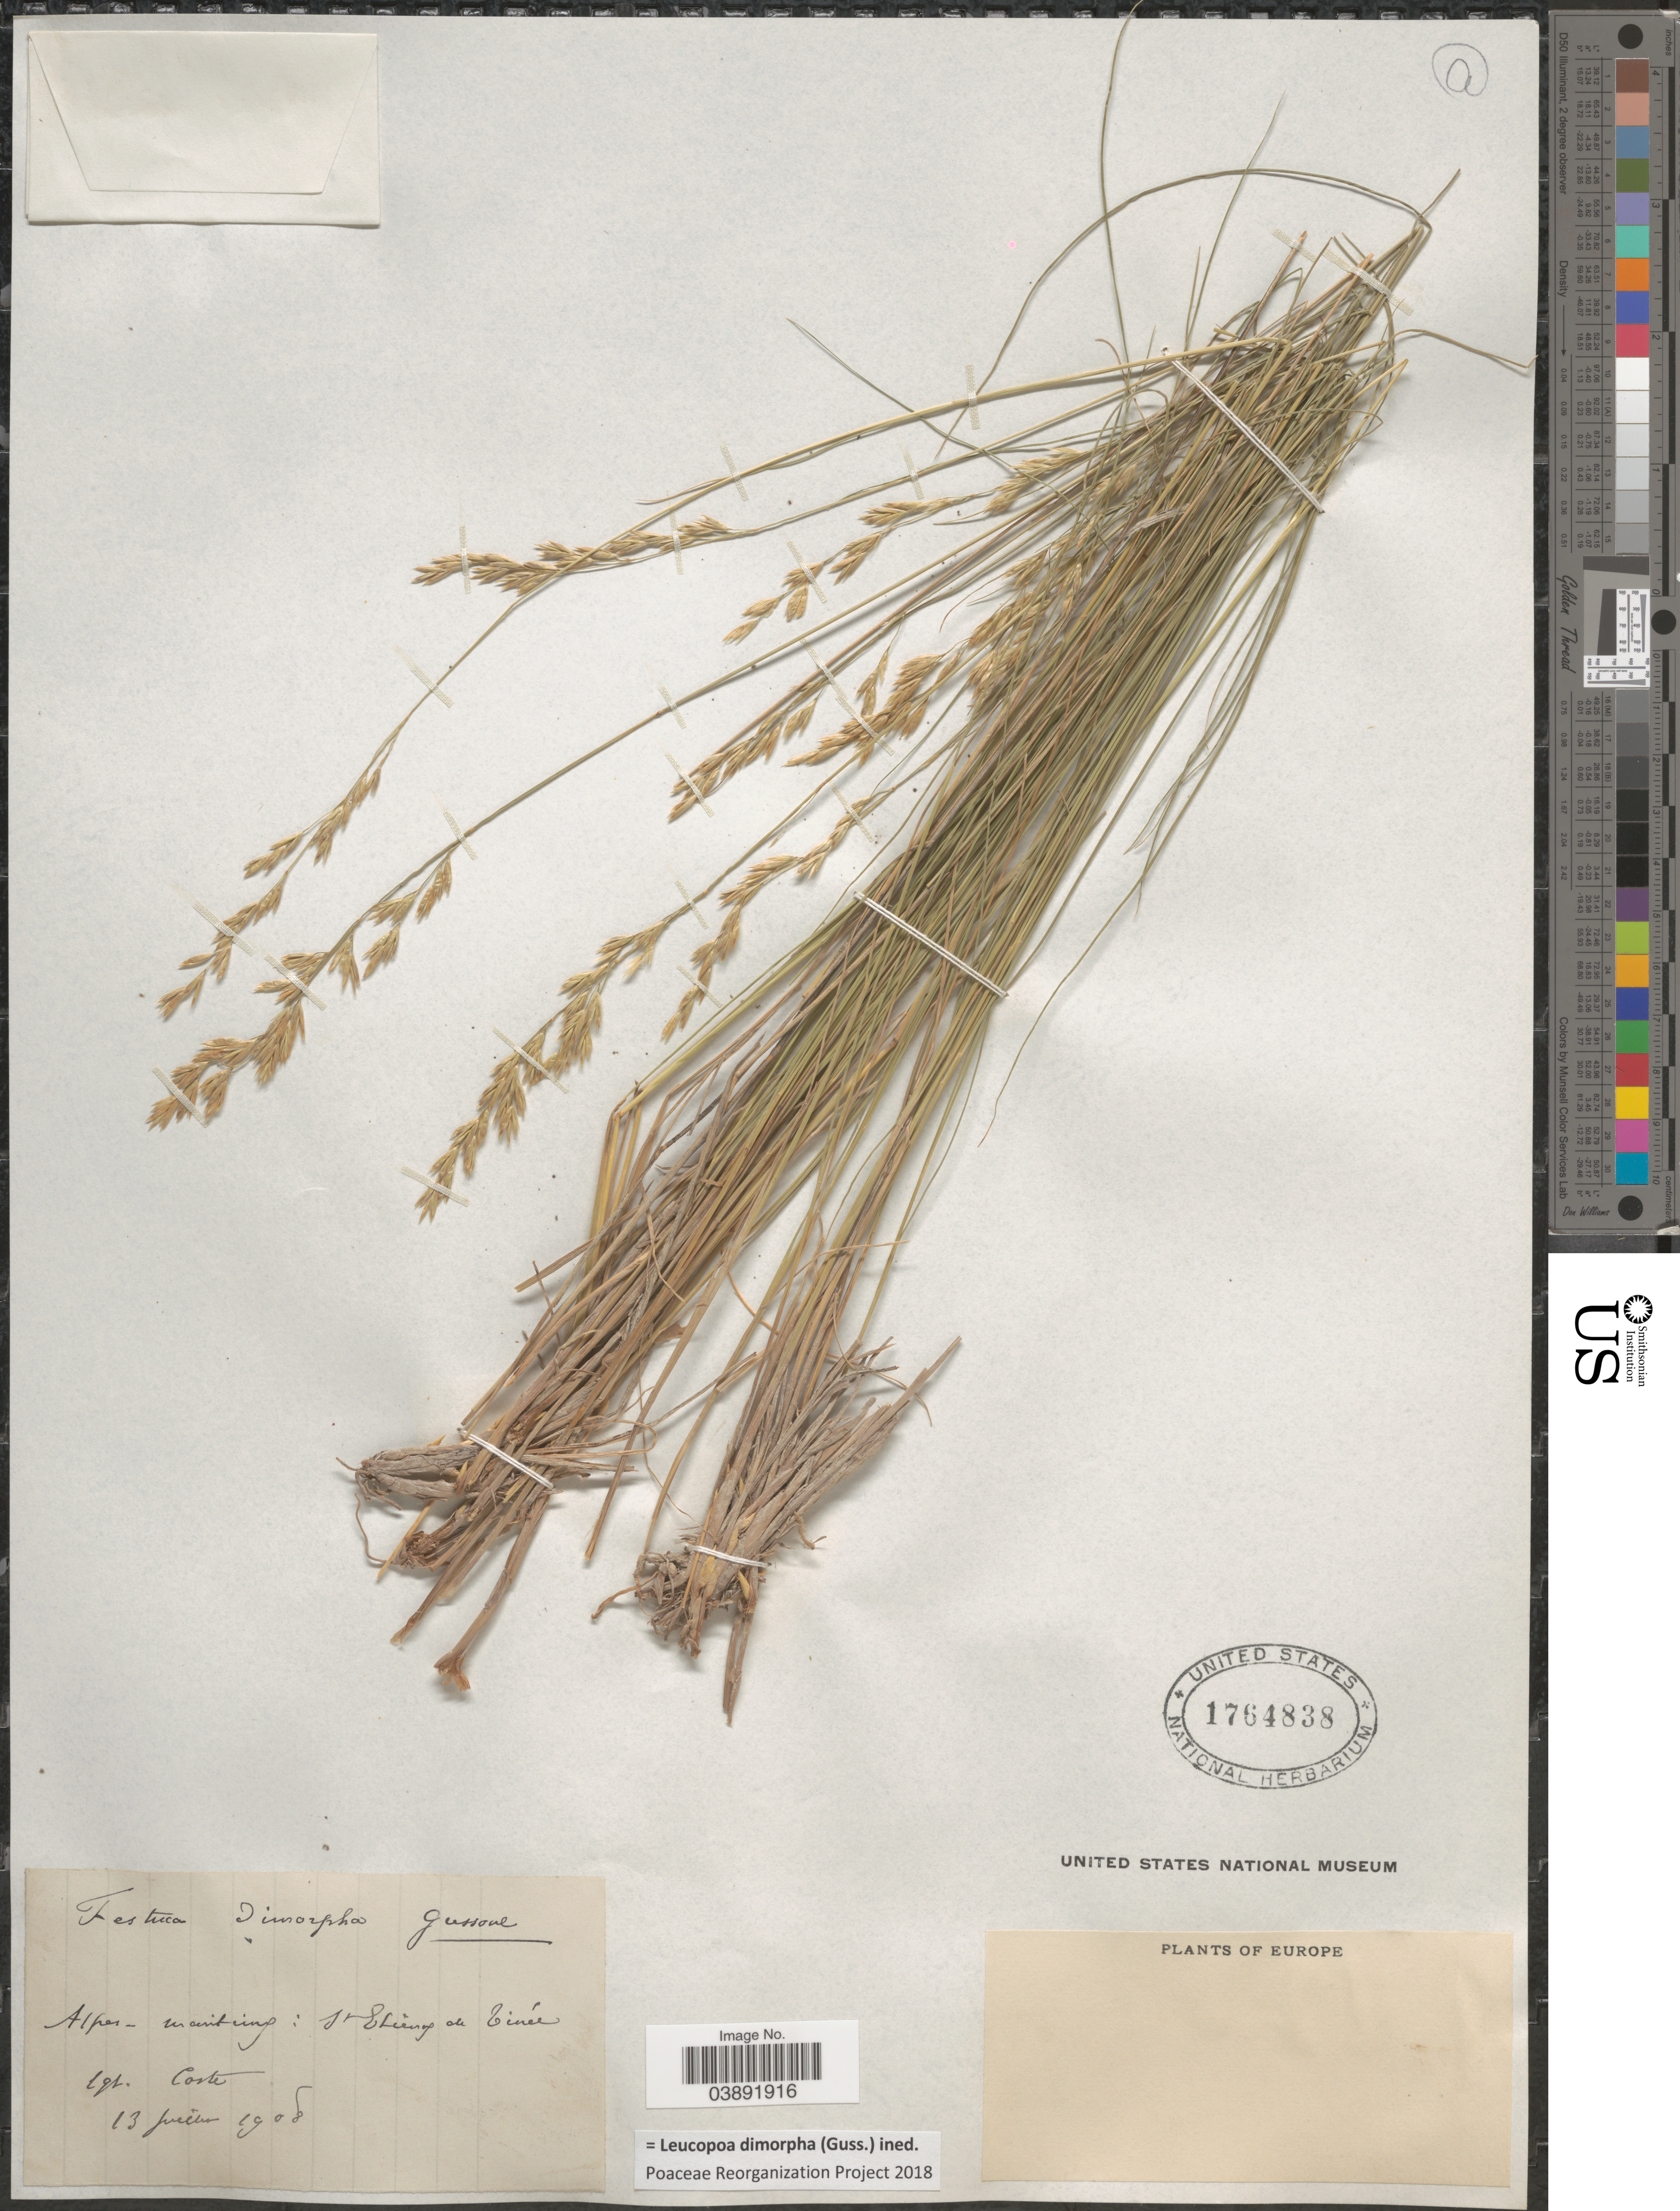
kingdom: Plantae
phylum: Tracheophyta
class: Liliopsida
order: Poales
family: Poaceae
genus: Leucopoa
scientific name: Leucopoa dimorpha ined.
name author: (Gussone)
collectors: Coste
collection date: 1908-06-13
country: France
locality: Europe. Alpes maritimis: St Etienne de Tinée.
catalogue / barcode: US 1764838